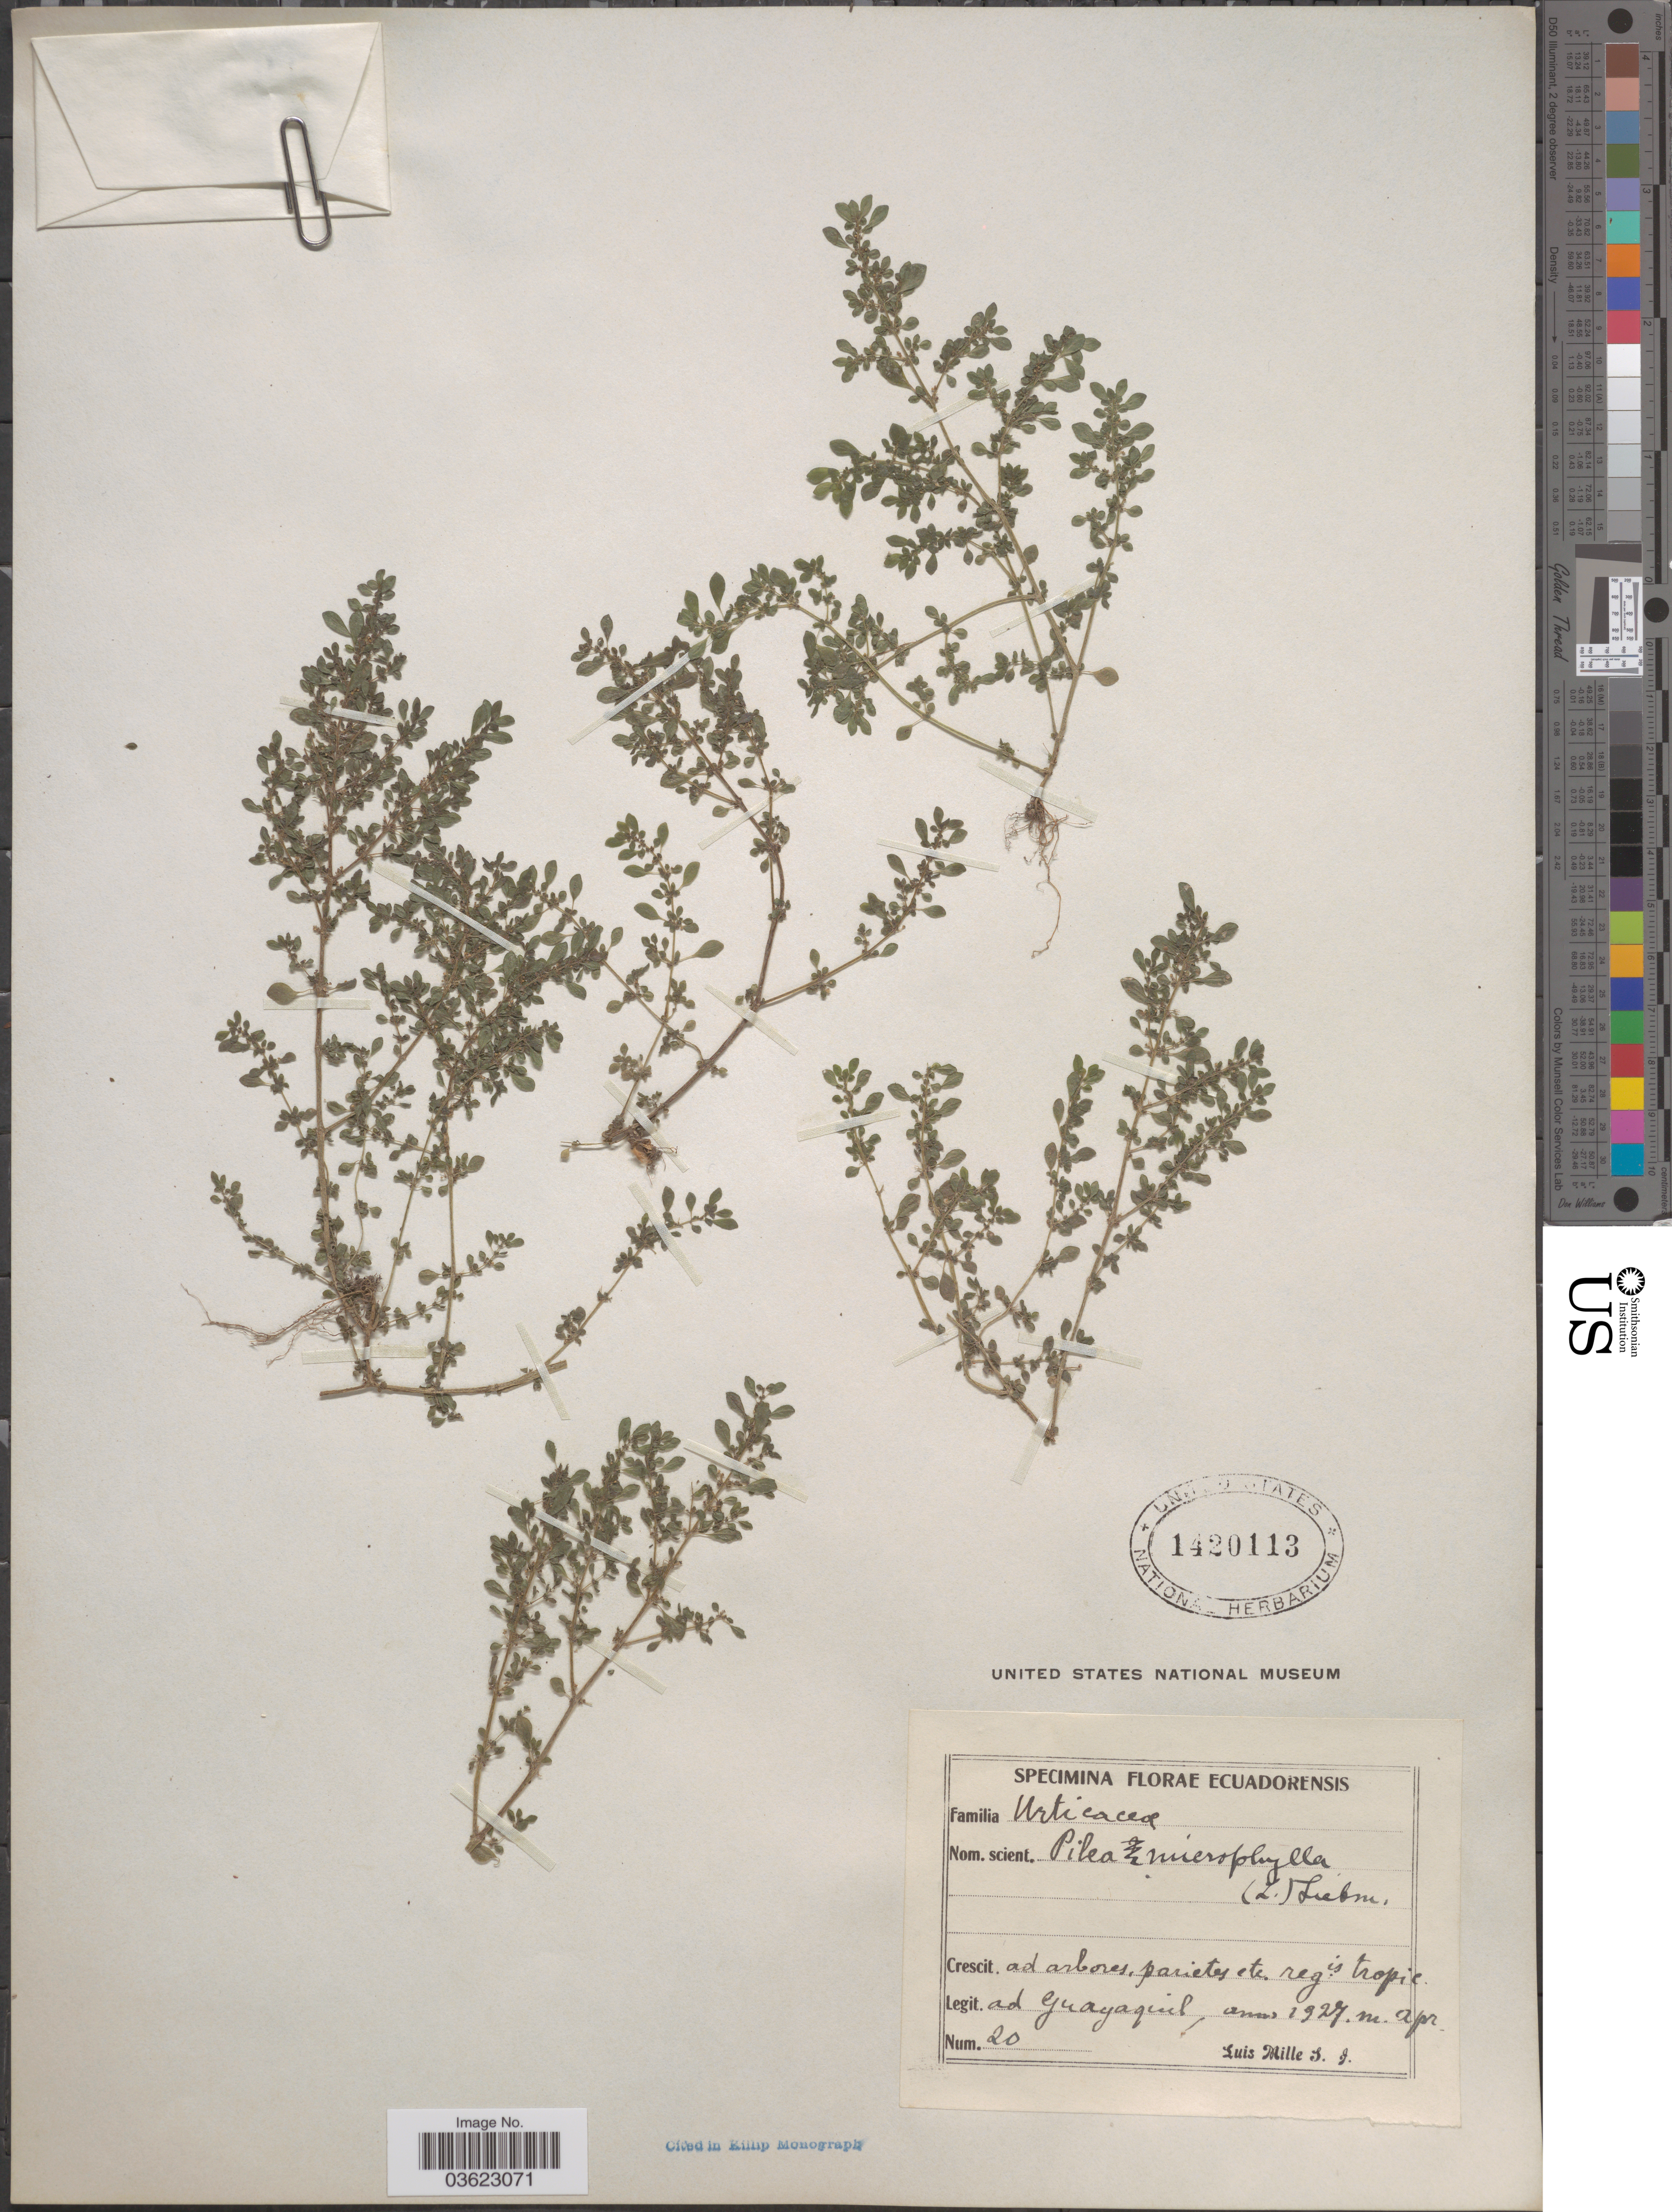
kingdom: Plantae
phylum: Tracheophyta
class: Magnoliopsida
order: Rosales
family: Urticaceae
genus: Pilea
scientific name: Pilea microphylla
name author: (L.) Liebm.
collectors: L. Mille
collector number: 20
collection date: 1927-04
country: Ecuador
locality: Ad Guayaquil.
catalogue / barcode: US 1420113